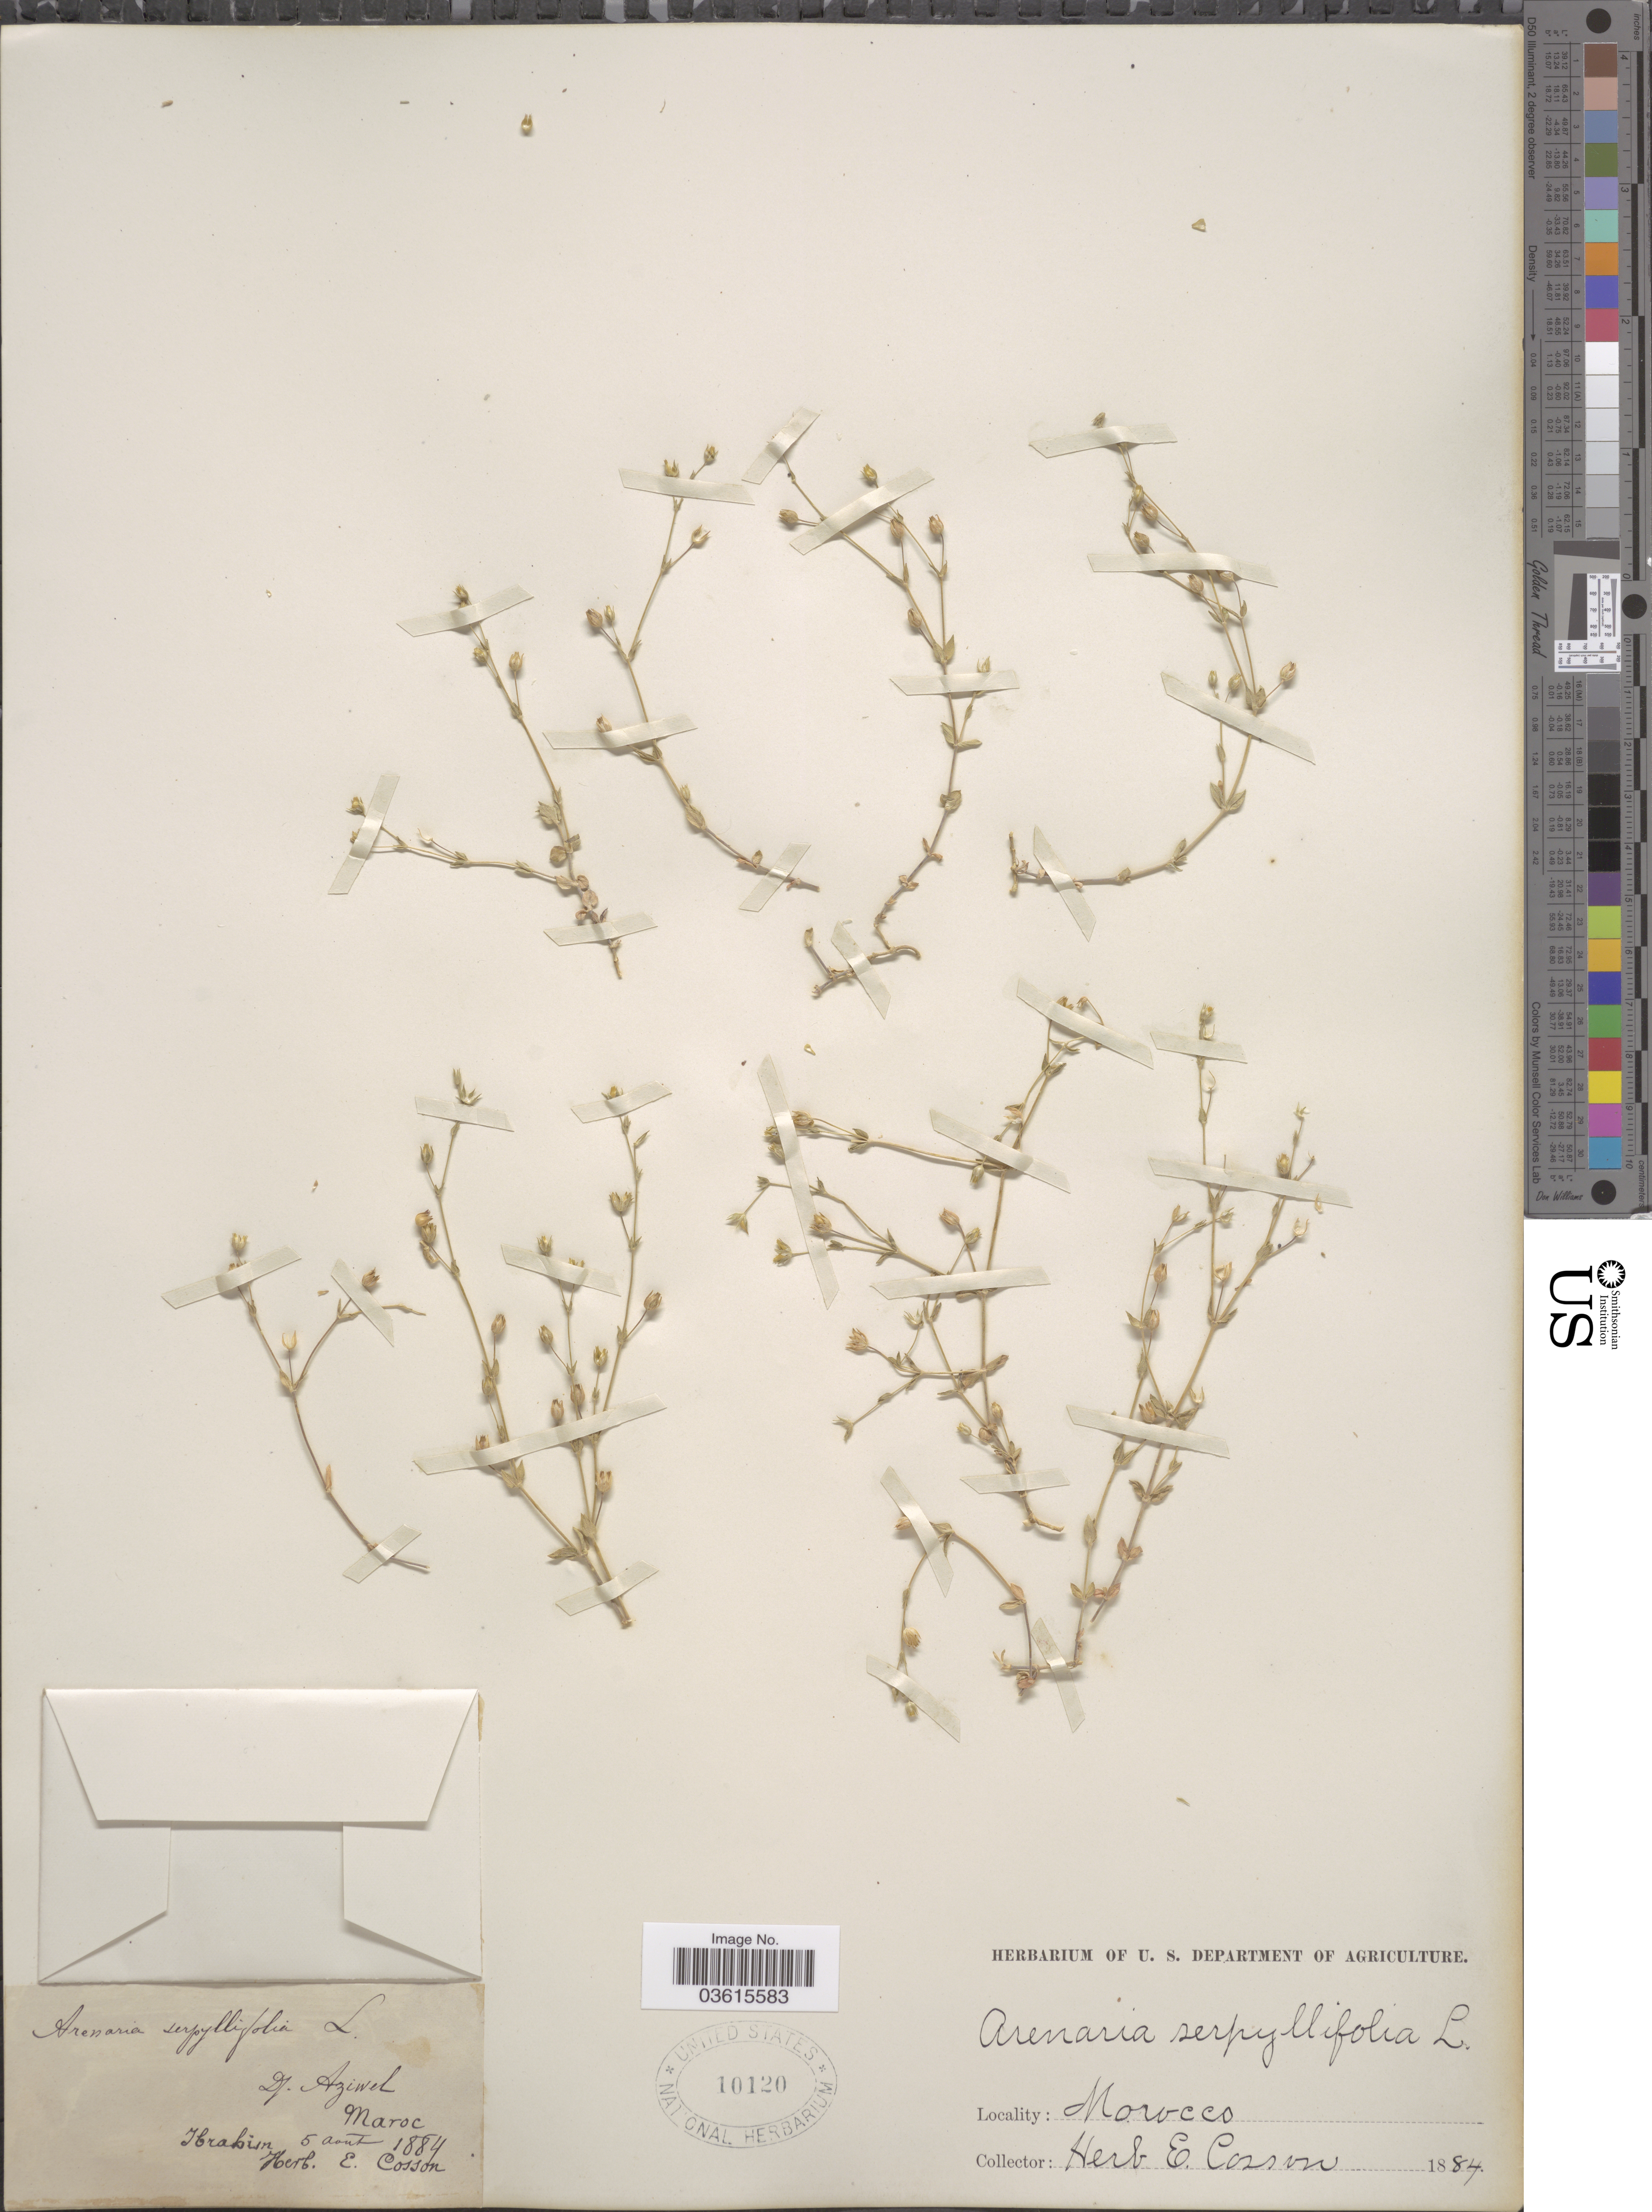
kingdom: Plantae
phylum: Tracheophyta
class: Magnoliopsida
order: Caryophyllales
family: Caryophyllaceae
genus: Arenaria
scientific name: Arenaria serpyllifolia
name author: L.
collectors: -. Ibrahim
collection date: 1884-08-05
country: Morocco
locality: Dj. Aziwel. Maroc.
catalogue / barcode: US 10120